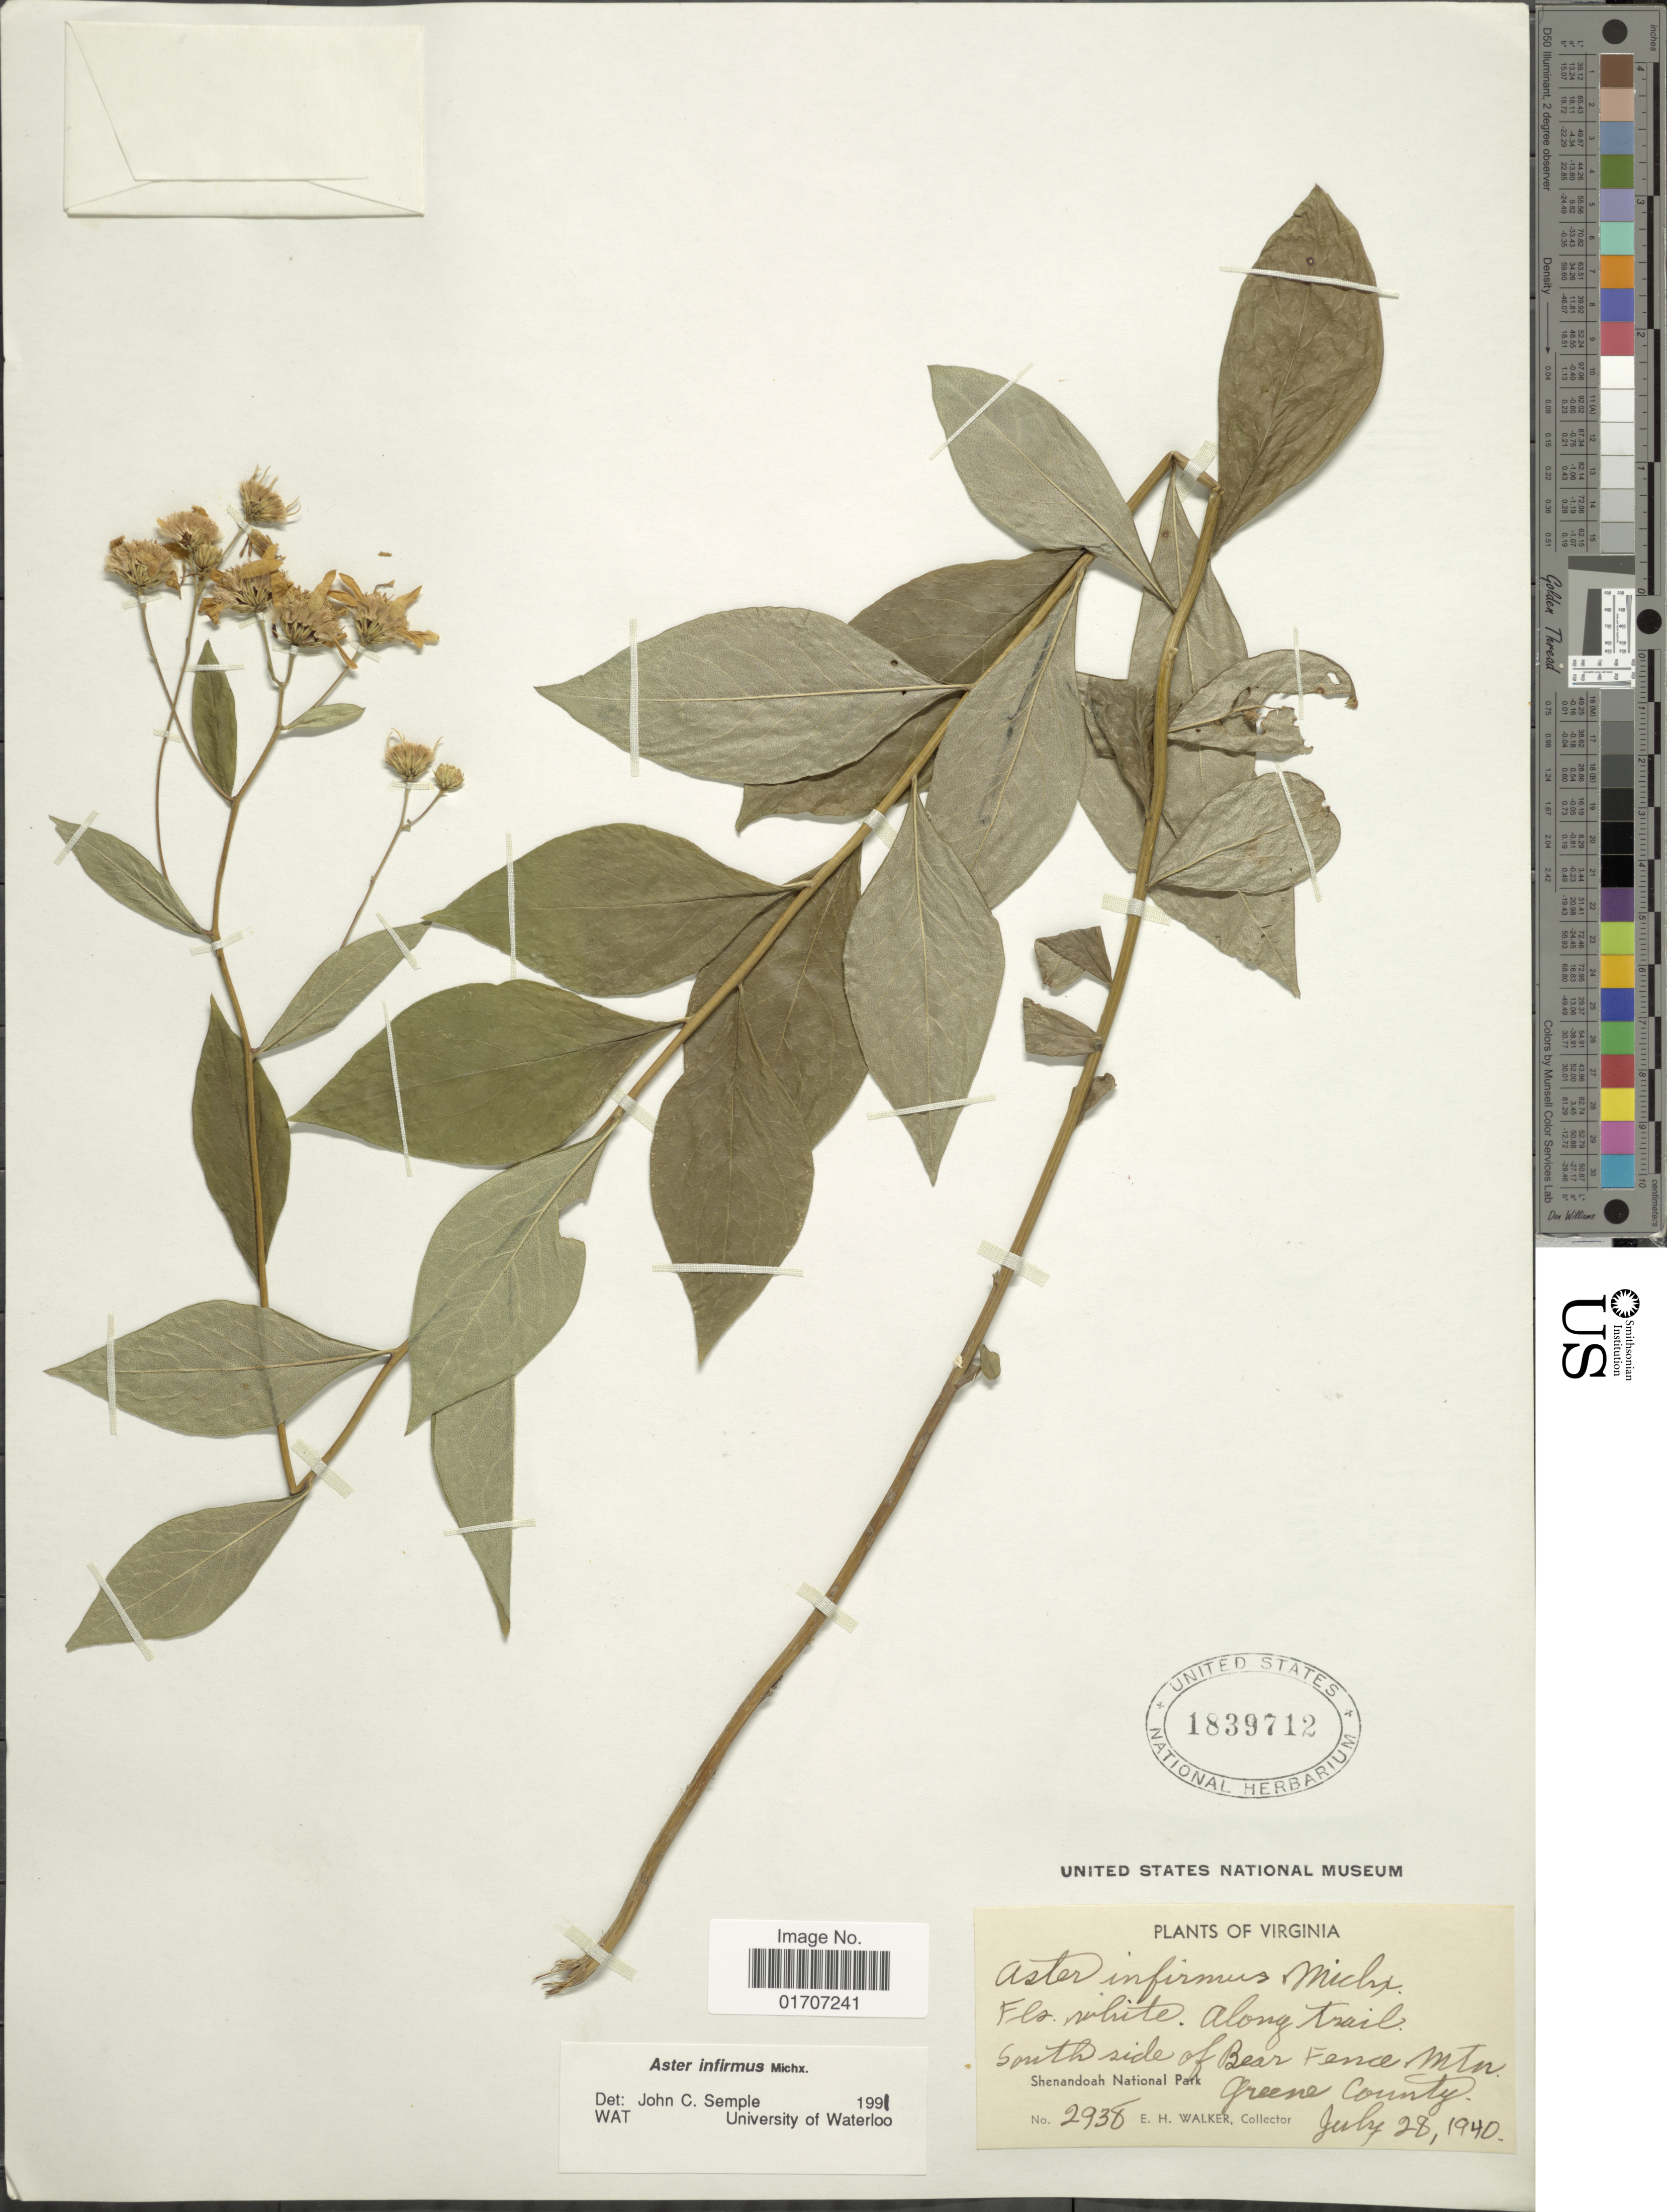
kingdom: Plantae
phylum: Tracheophyta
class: Magnoliopsida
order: Asterales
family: Asteraceae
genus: Doellingeria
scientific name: Doellingeria infirma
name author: (Michx.) Greene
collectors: E. H. Walker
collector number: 2938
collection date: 1940-07-28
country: United States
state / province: Virginia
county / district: Greene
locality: Along trail, south side of Bear Fence Mtn., Shenandoah Park National Park, Greene County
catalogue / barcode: US 1839712